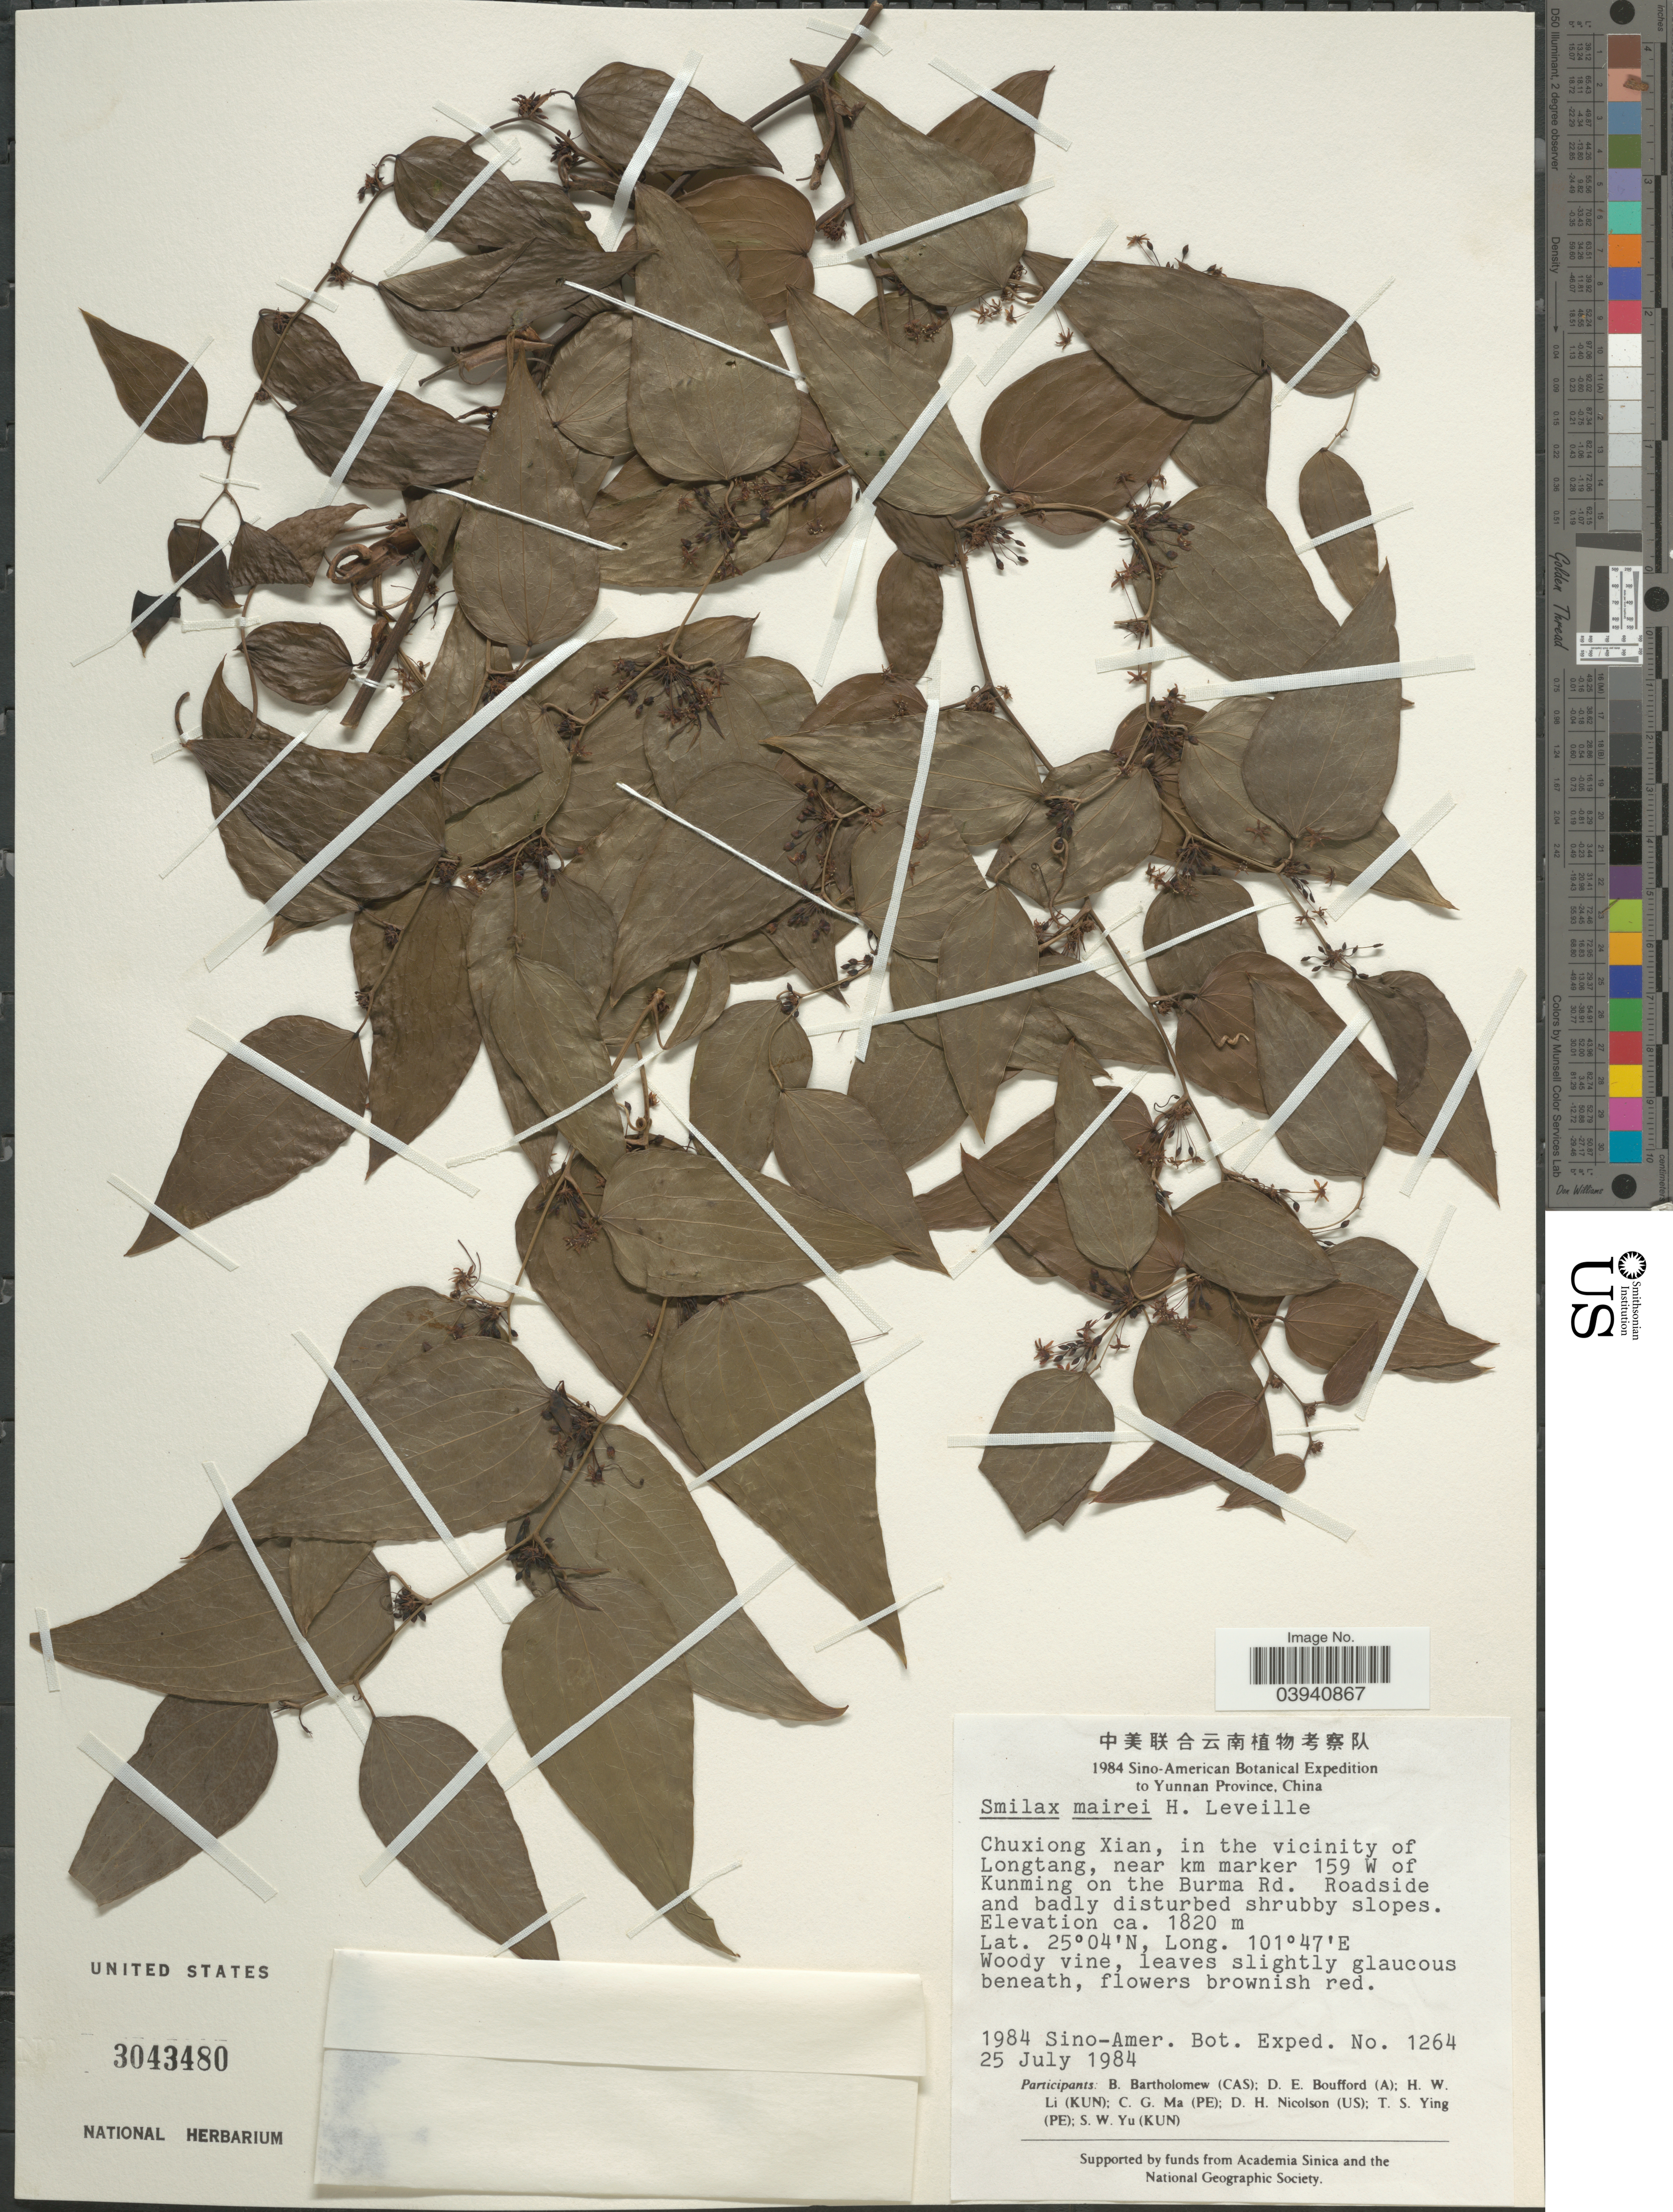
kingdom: Plantae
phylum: Tracheophyta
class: Liliopsida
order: Liliales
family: Smilacaceae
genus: Smilax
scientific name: Smilax mairei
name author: H. Lév.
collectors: Sino-Amer. Bot. Exped. 1984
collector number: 1264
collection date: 1984-07-25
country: China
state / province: Yunnan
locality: Chuxiong Xian, in the vicinity of Longtang, near km marker 159 W of Kunming on the Burma Rd.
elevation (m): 1820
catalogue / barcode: US 3043480